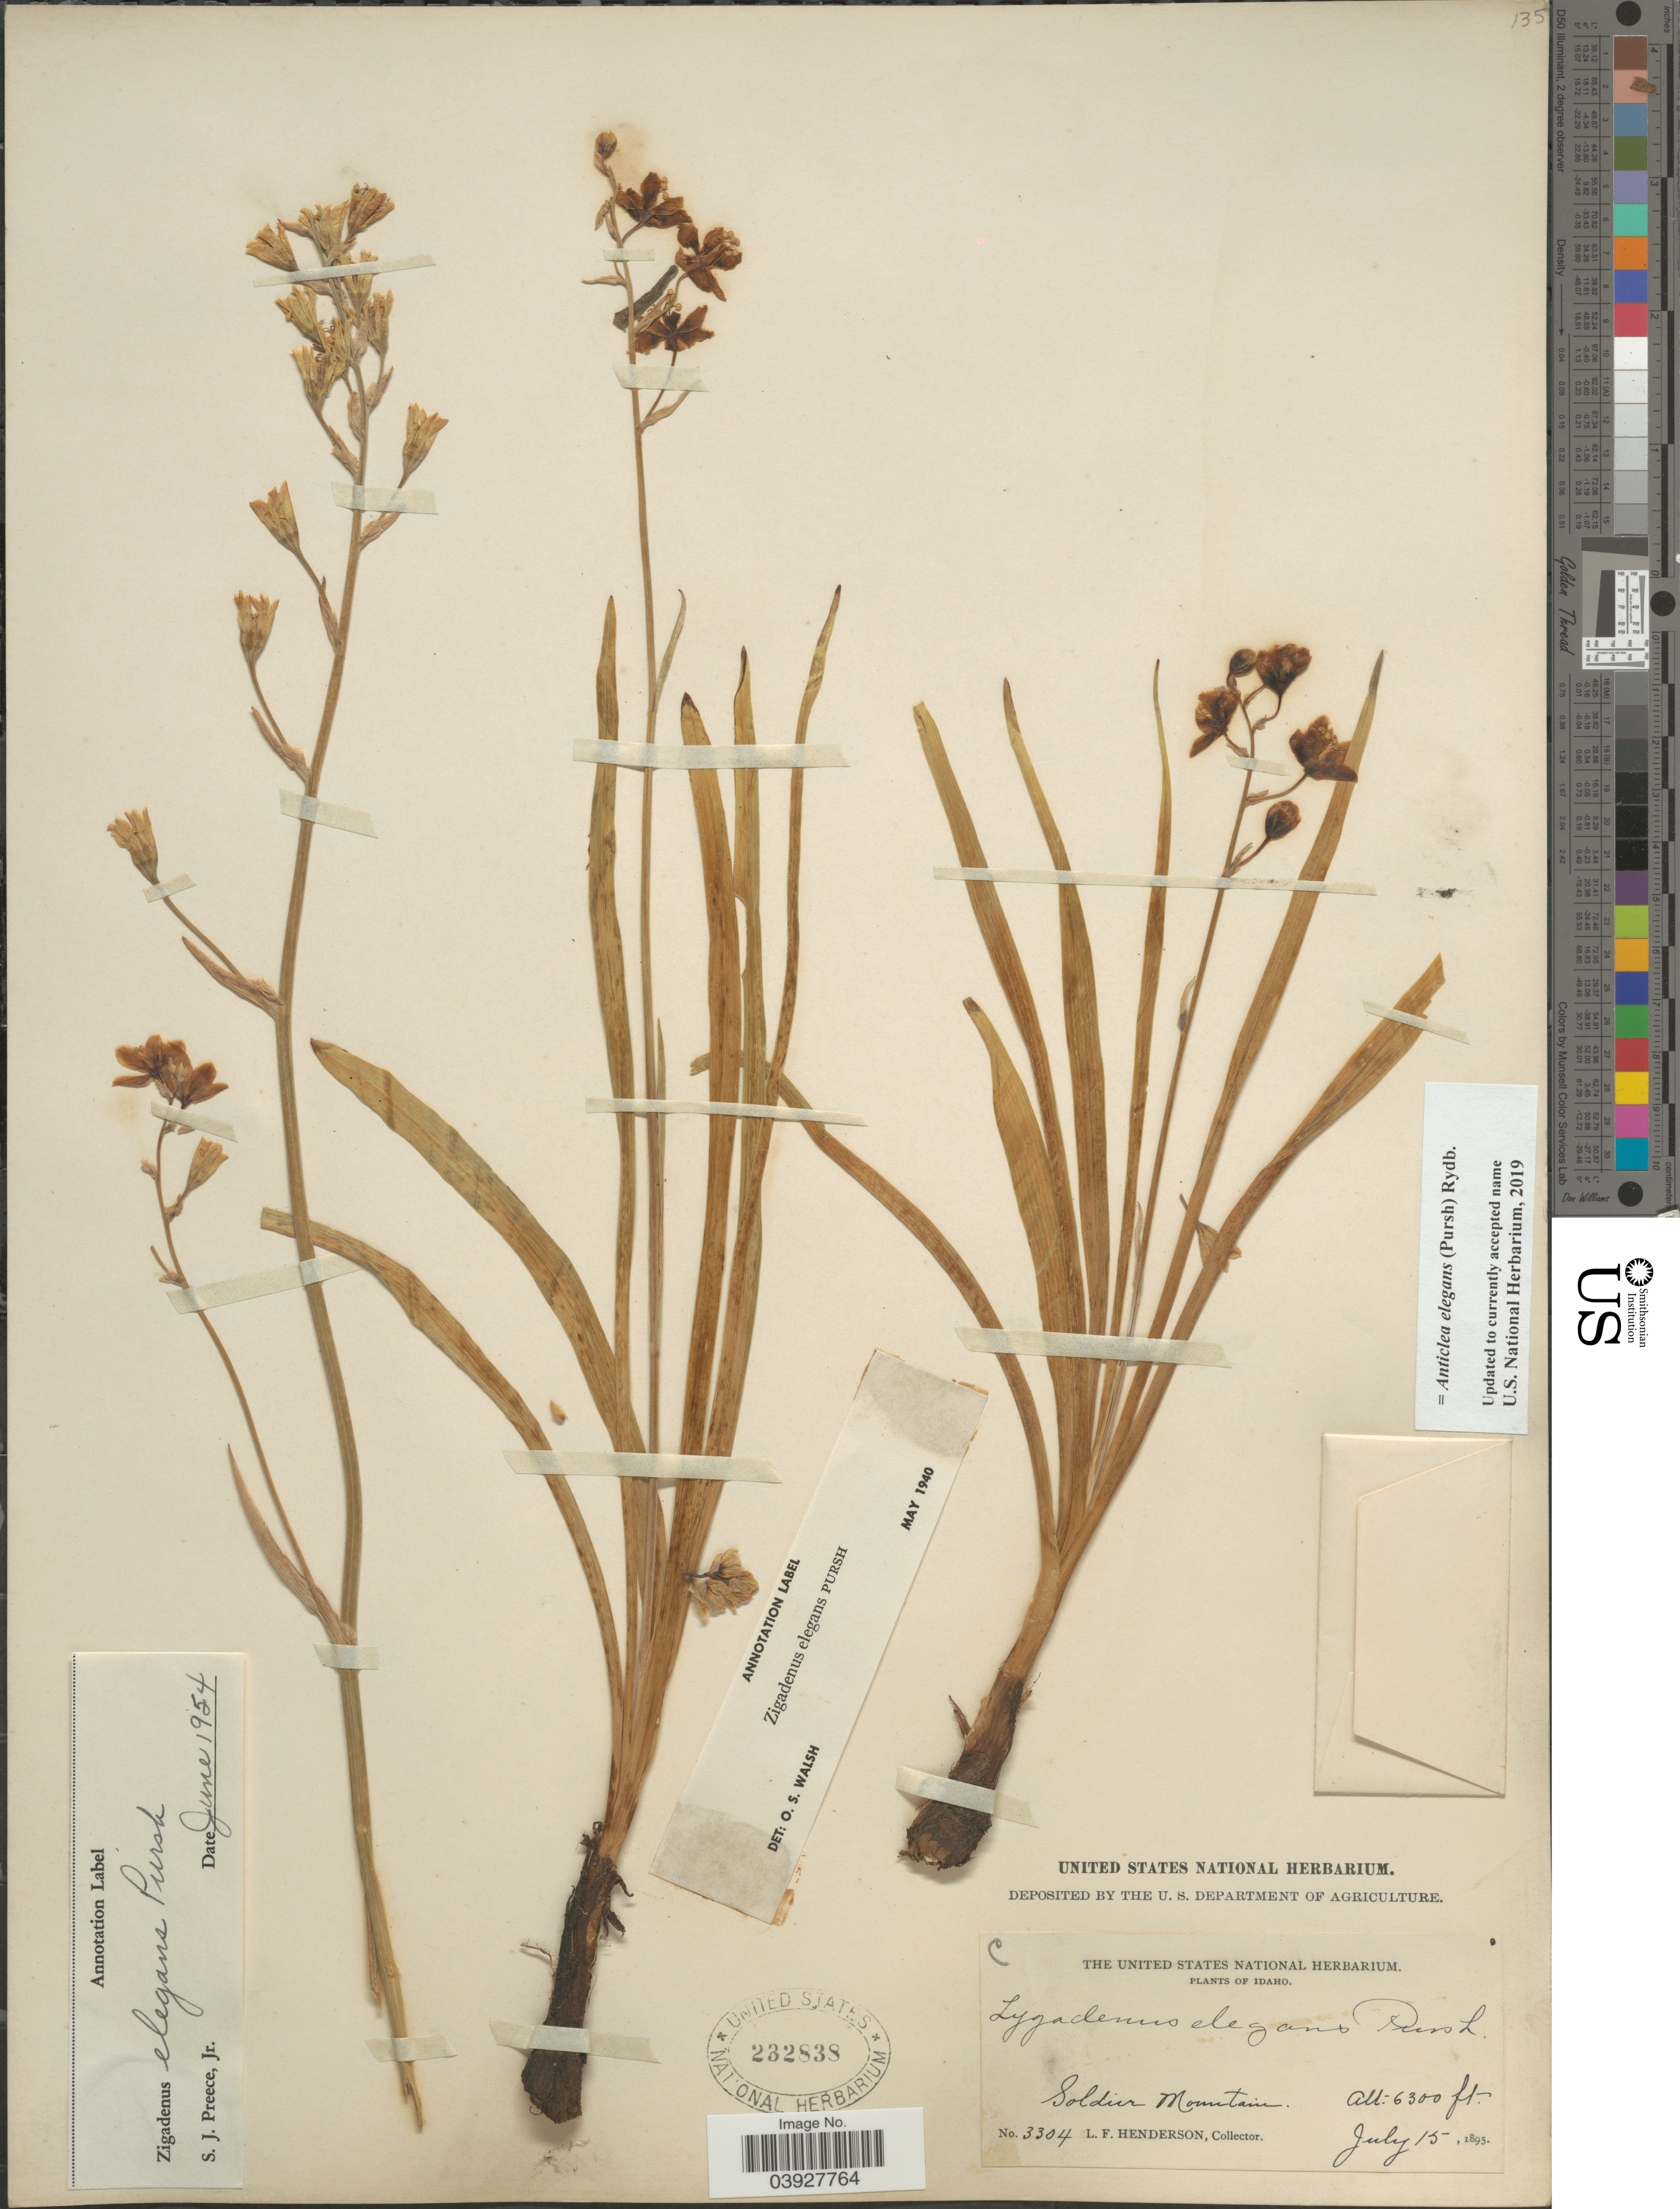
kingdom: Plantae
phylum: Tracheophyta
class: Liliopsida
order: Liliales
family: Melanthiaceae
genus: Anticlea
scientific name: Anticlea elegans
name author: (Pursh) Rydb.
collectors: L. Henderson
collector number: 3304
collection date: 1895-07-15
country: United States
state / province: Idaho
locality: Soldier Mountain.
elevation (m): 1920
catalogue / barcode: US 232838